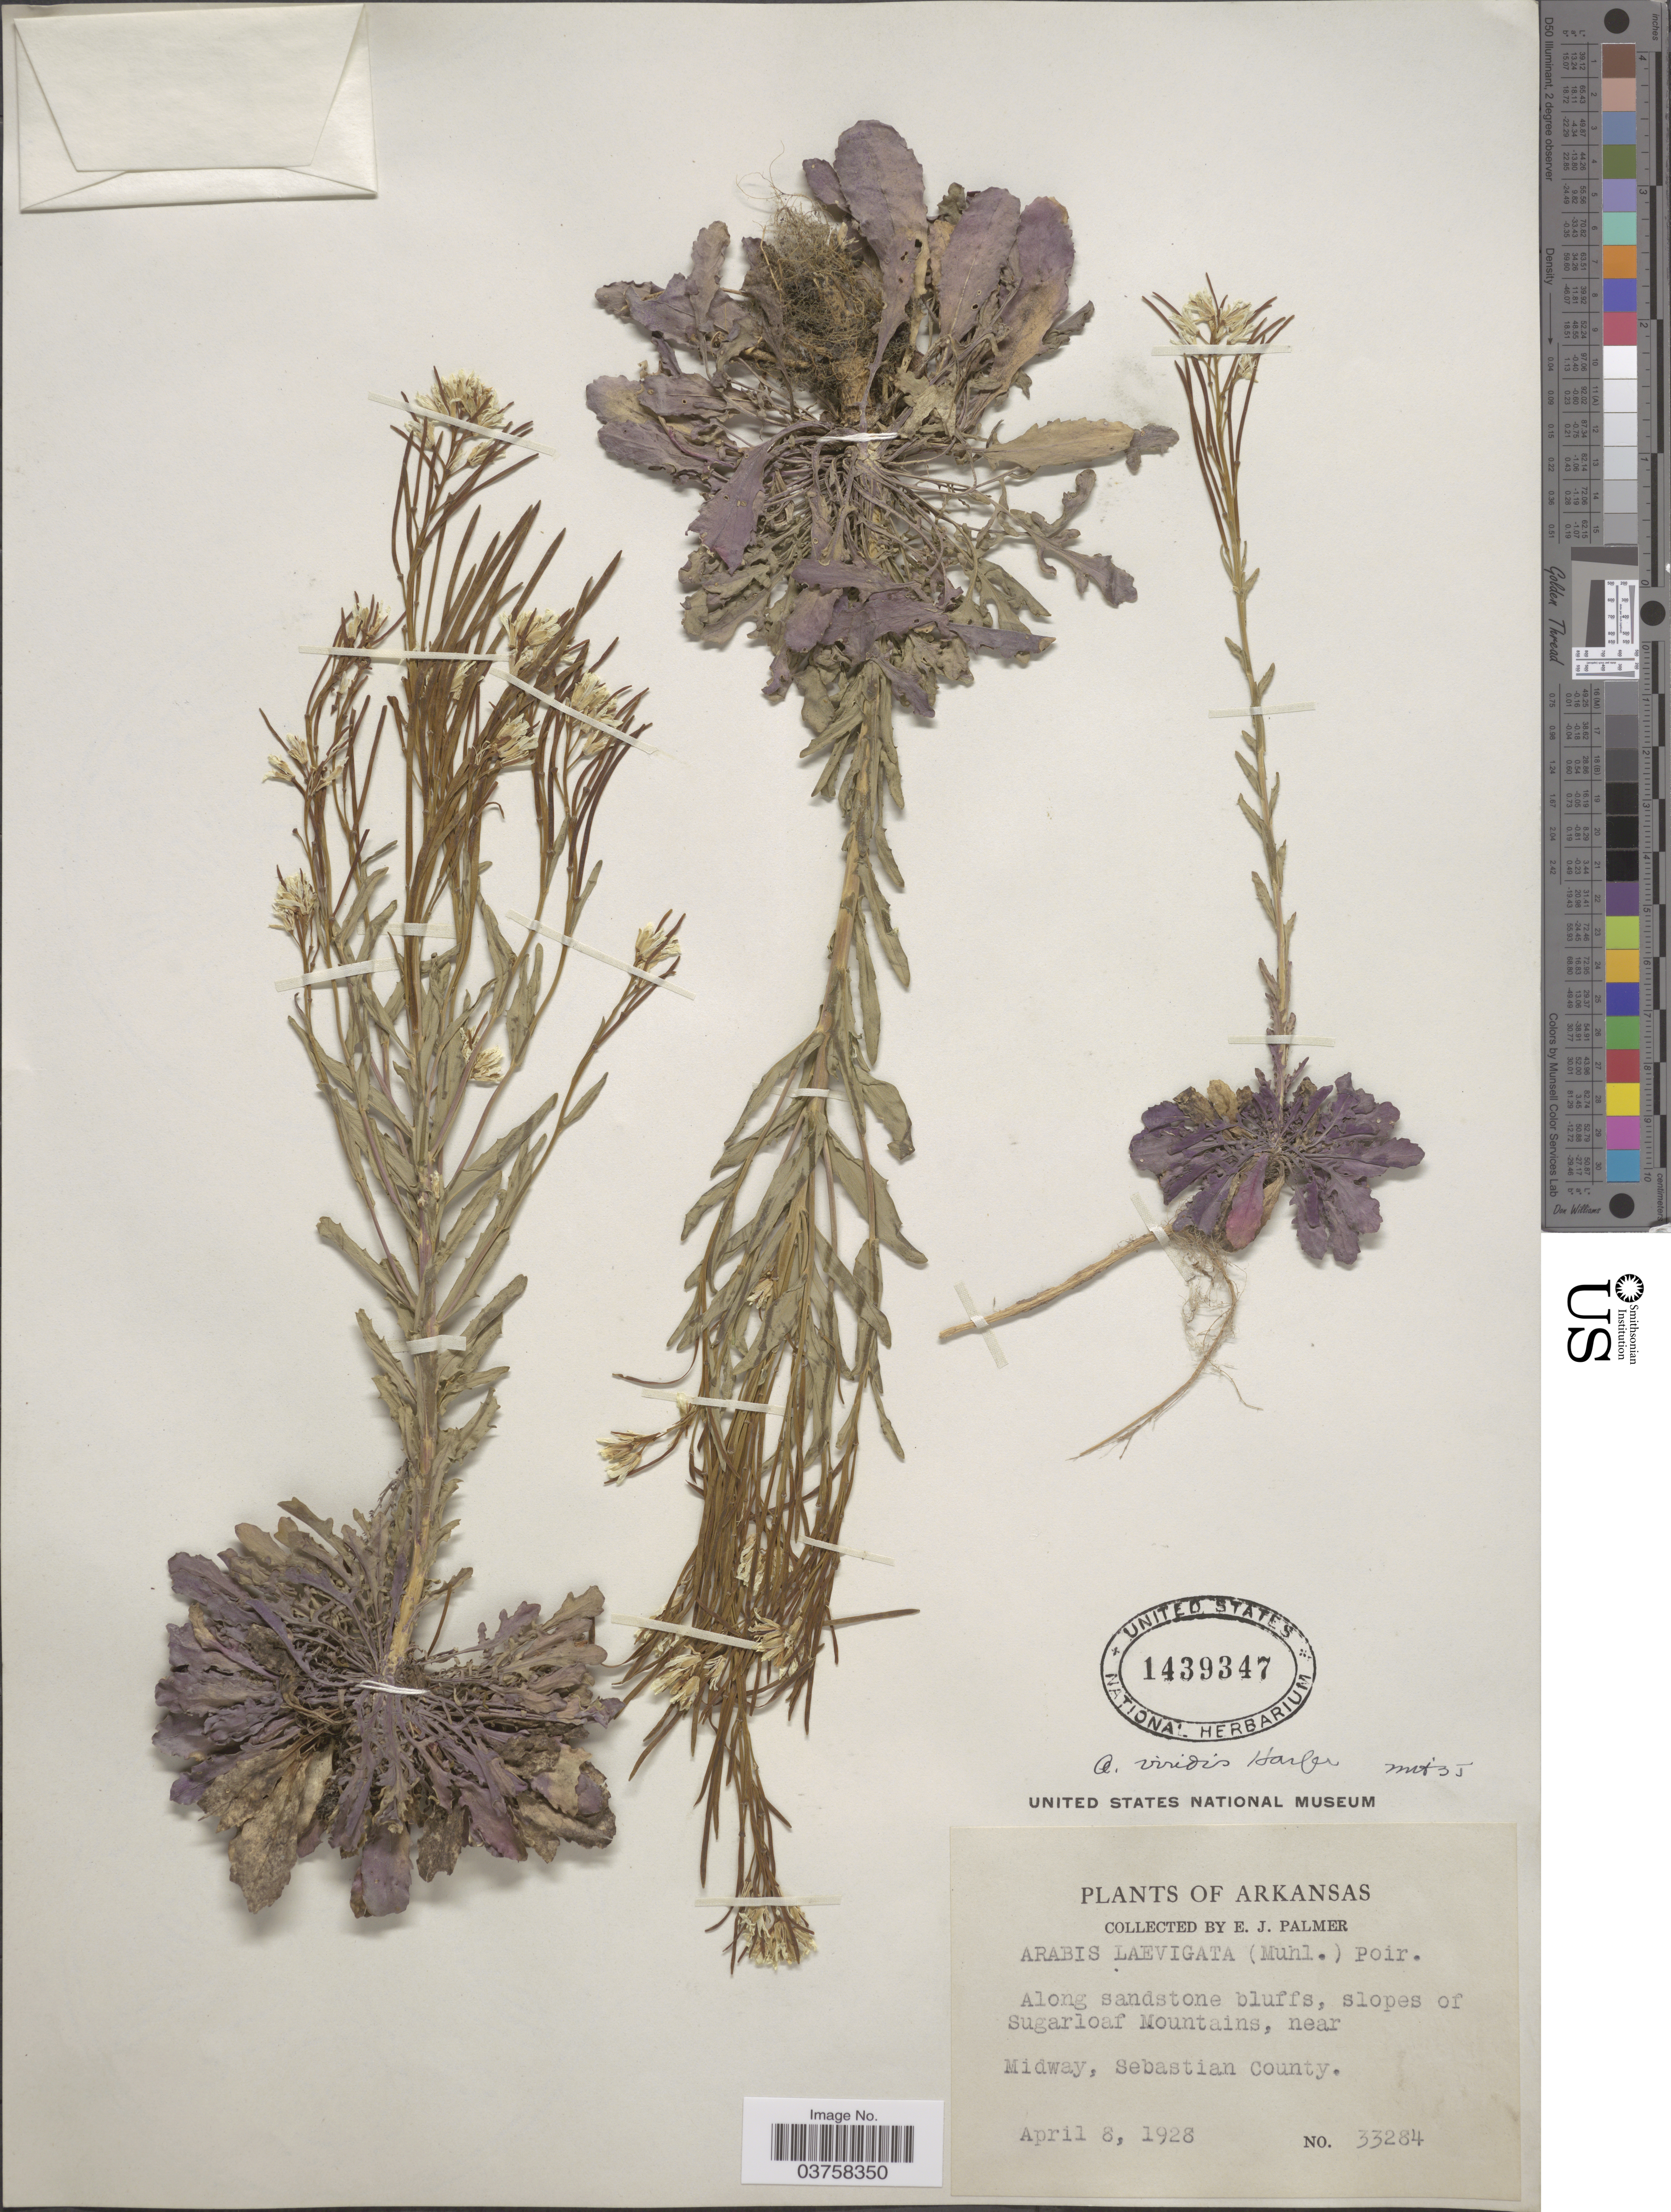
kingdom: Plantae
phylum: Tracheophyta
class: Magnoliopsida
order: Brassicales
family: Brassicaceae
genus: Borodinia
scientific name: Borodinia missouriensis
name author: (Greene) P.J. Alexander & Windham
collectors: E. J. Palmer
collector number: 33284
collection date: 1928-04-08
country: United States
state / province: Arkansas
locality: Along sandstone bluffs, slopes of Sugarloaf Mountains, near Midway, Sebastian County.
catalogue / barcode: US 1439347